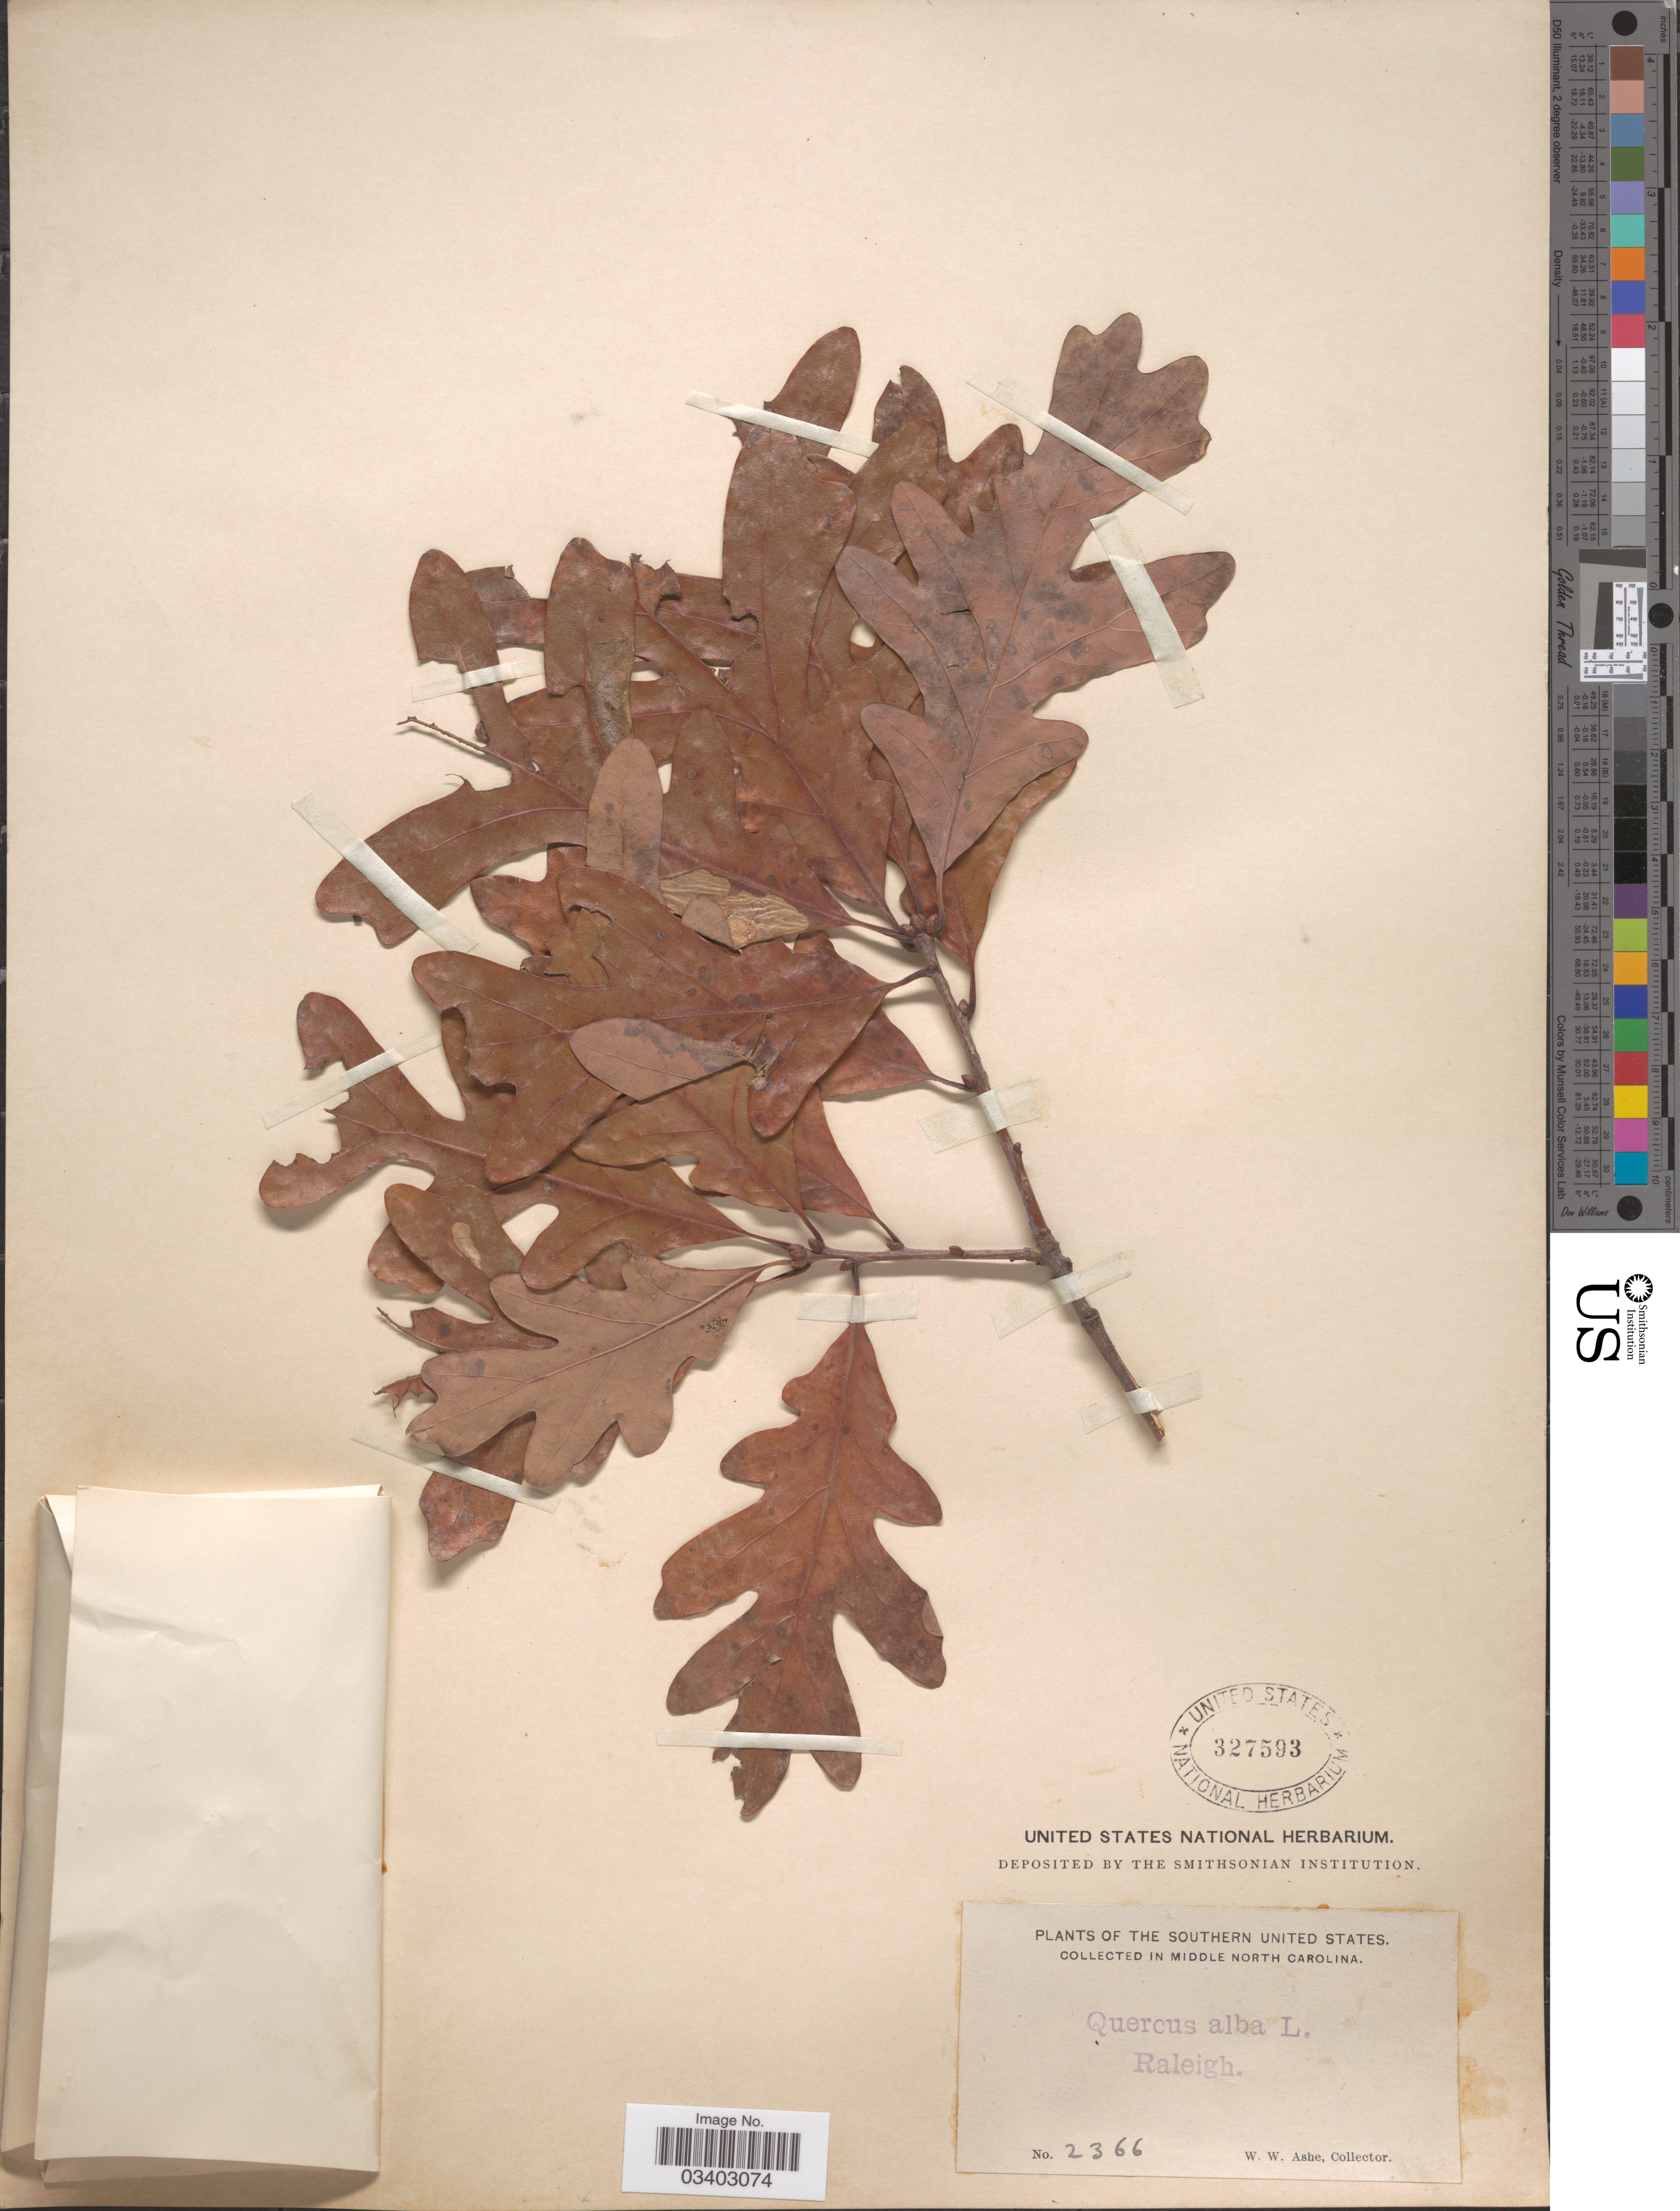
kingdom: Plantae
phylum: Tracheophyta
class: Magnoliopsida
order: Fagales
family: Fagaceae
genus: Quercus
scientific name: Quercus alba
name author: L.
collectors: W. W. Ashe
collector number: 2366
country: United States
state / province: North Carolina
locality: The Southern United States. Middle North Carolina. Raleigh.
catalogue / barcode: US 327593